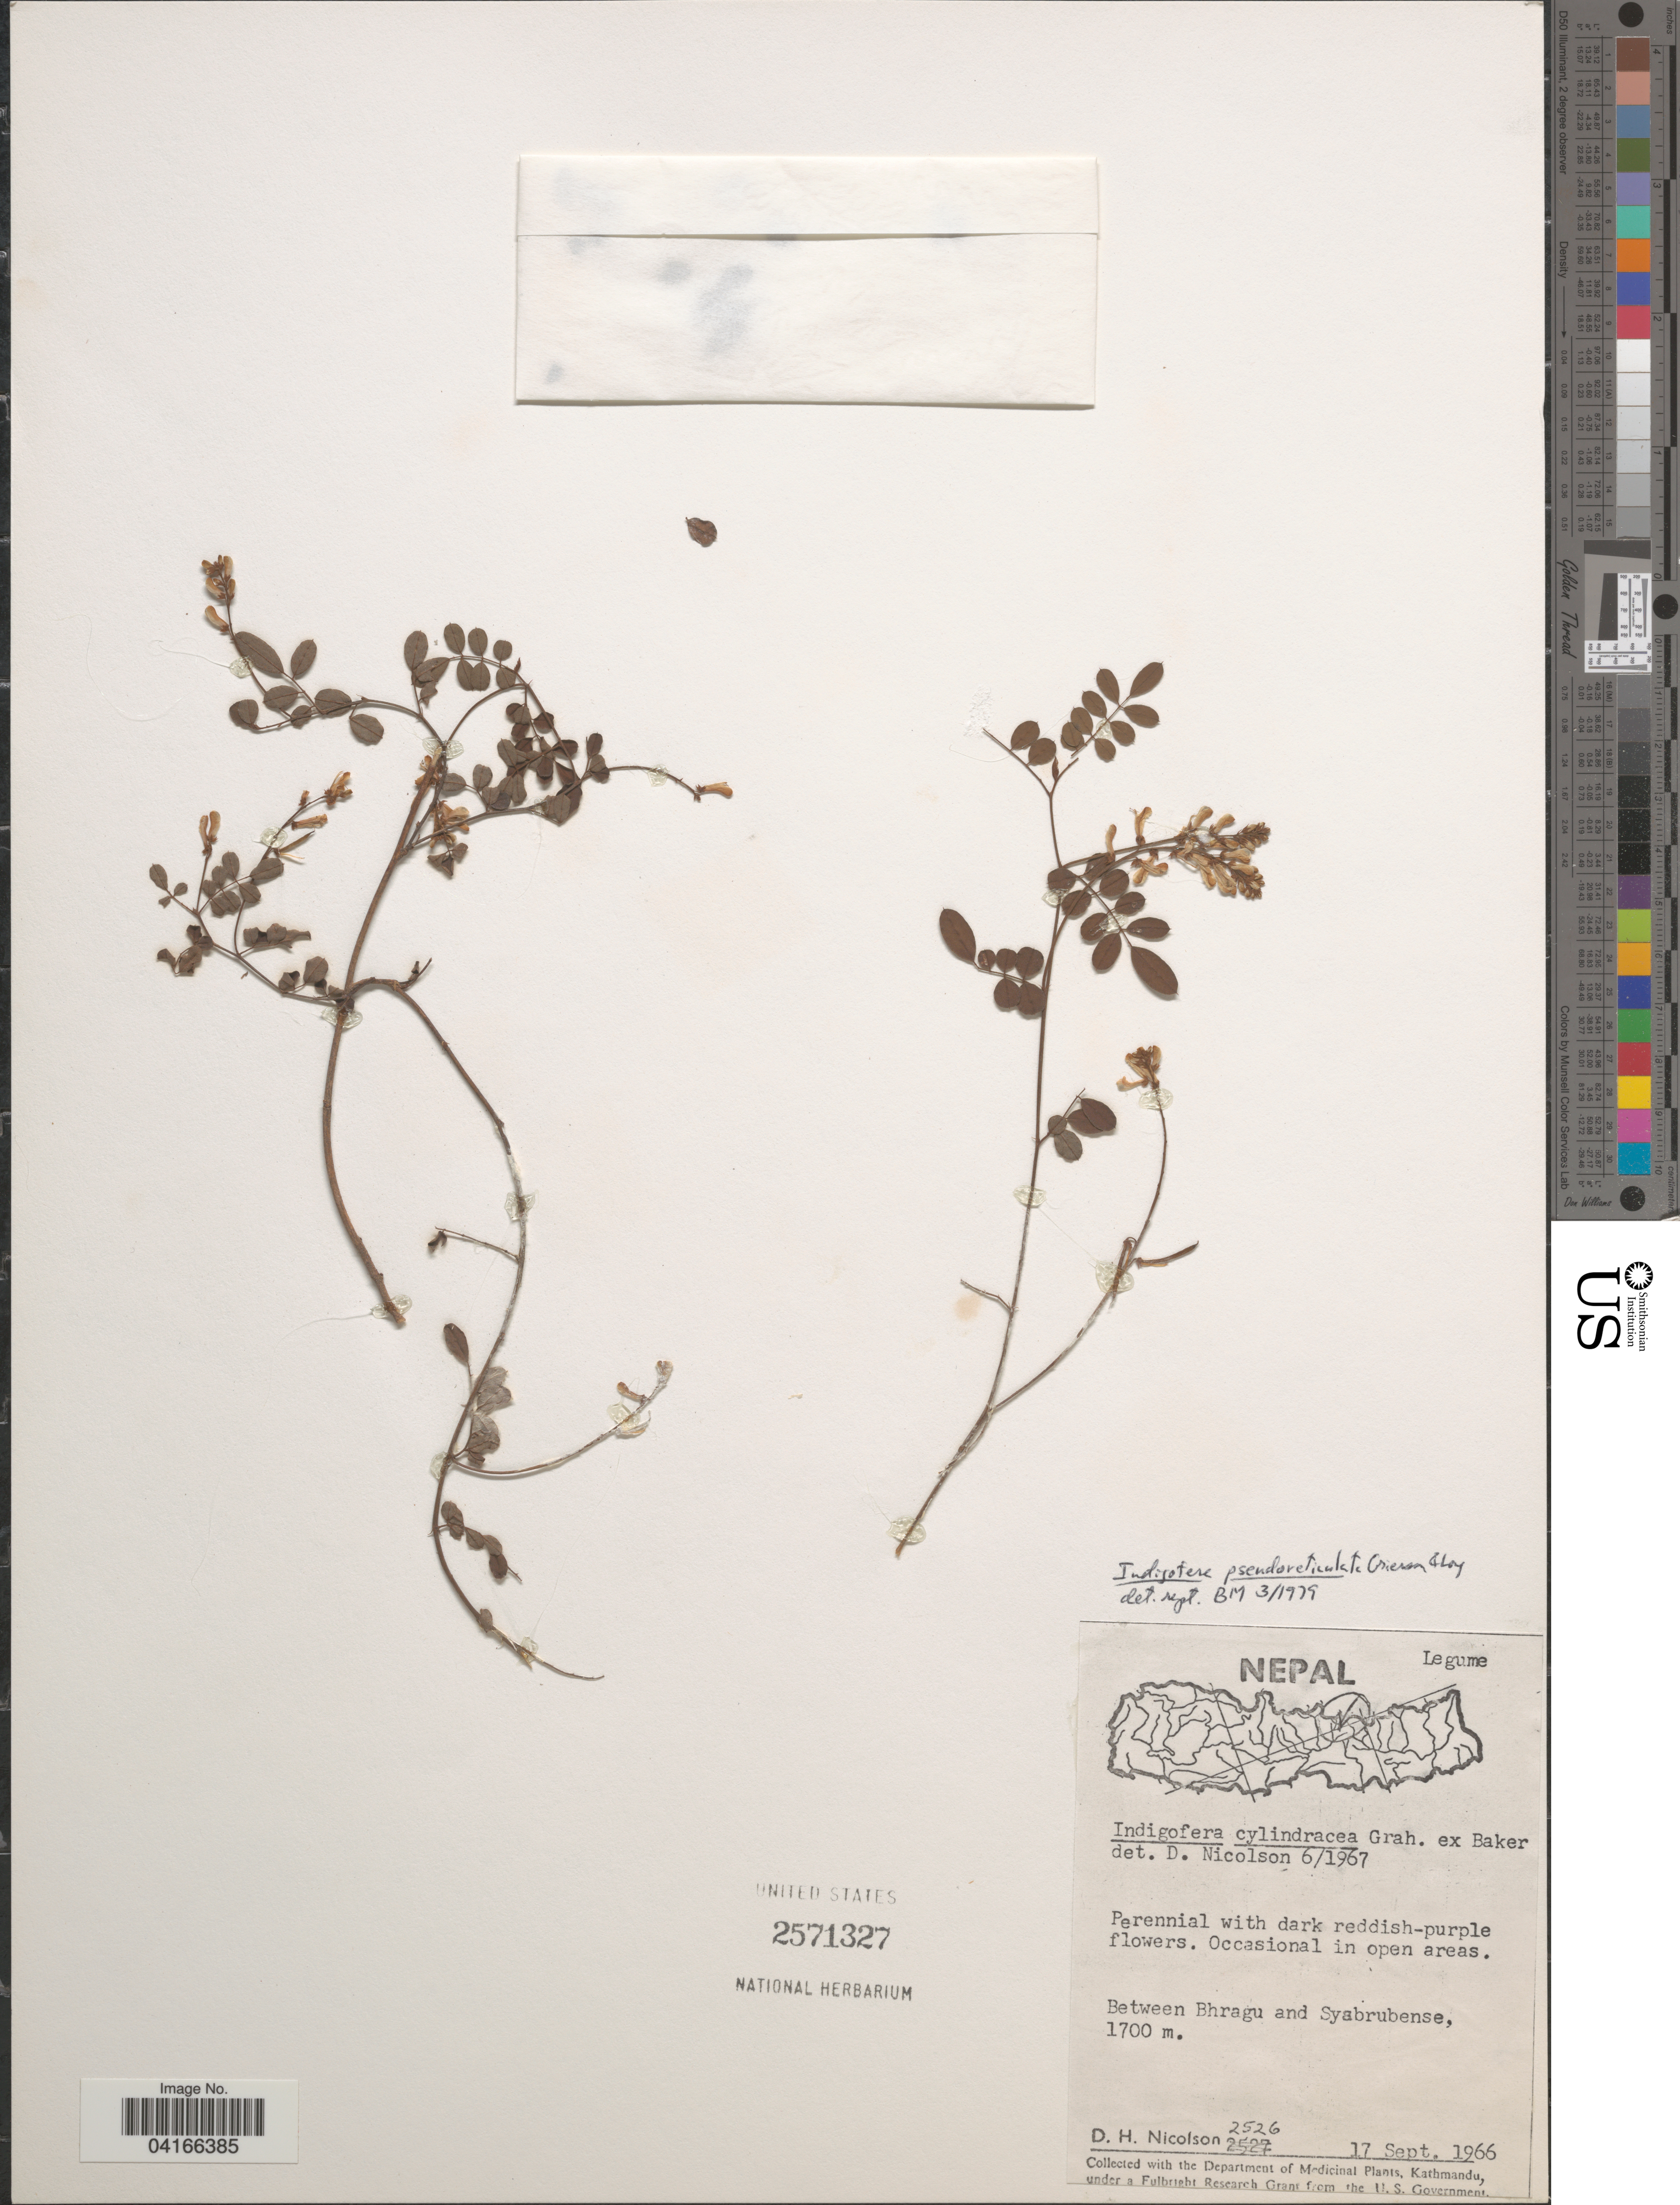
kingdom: Plantae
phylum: Tracheophyta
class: Magnoliopsida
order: Fabales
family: Fabaceae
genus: Indigofera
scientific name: Indigofera pseudotinctoria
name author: Matsum.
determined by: Nicolson, Alice C.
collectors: D. H. Nicolson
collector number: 2526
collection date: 1966-09-17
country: Nepal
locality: Between Bhragu and Syabrubense.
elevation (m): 1700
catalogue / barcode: US 2571327